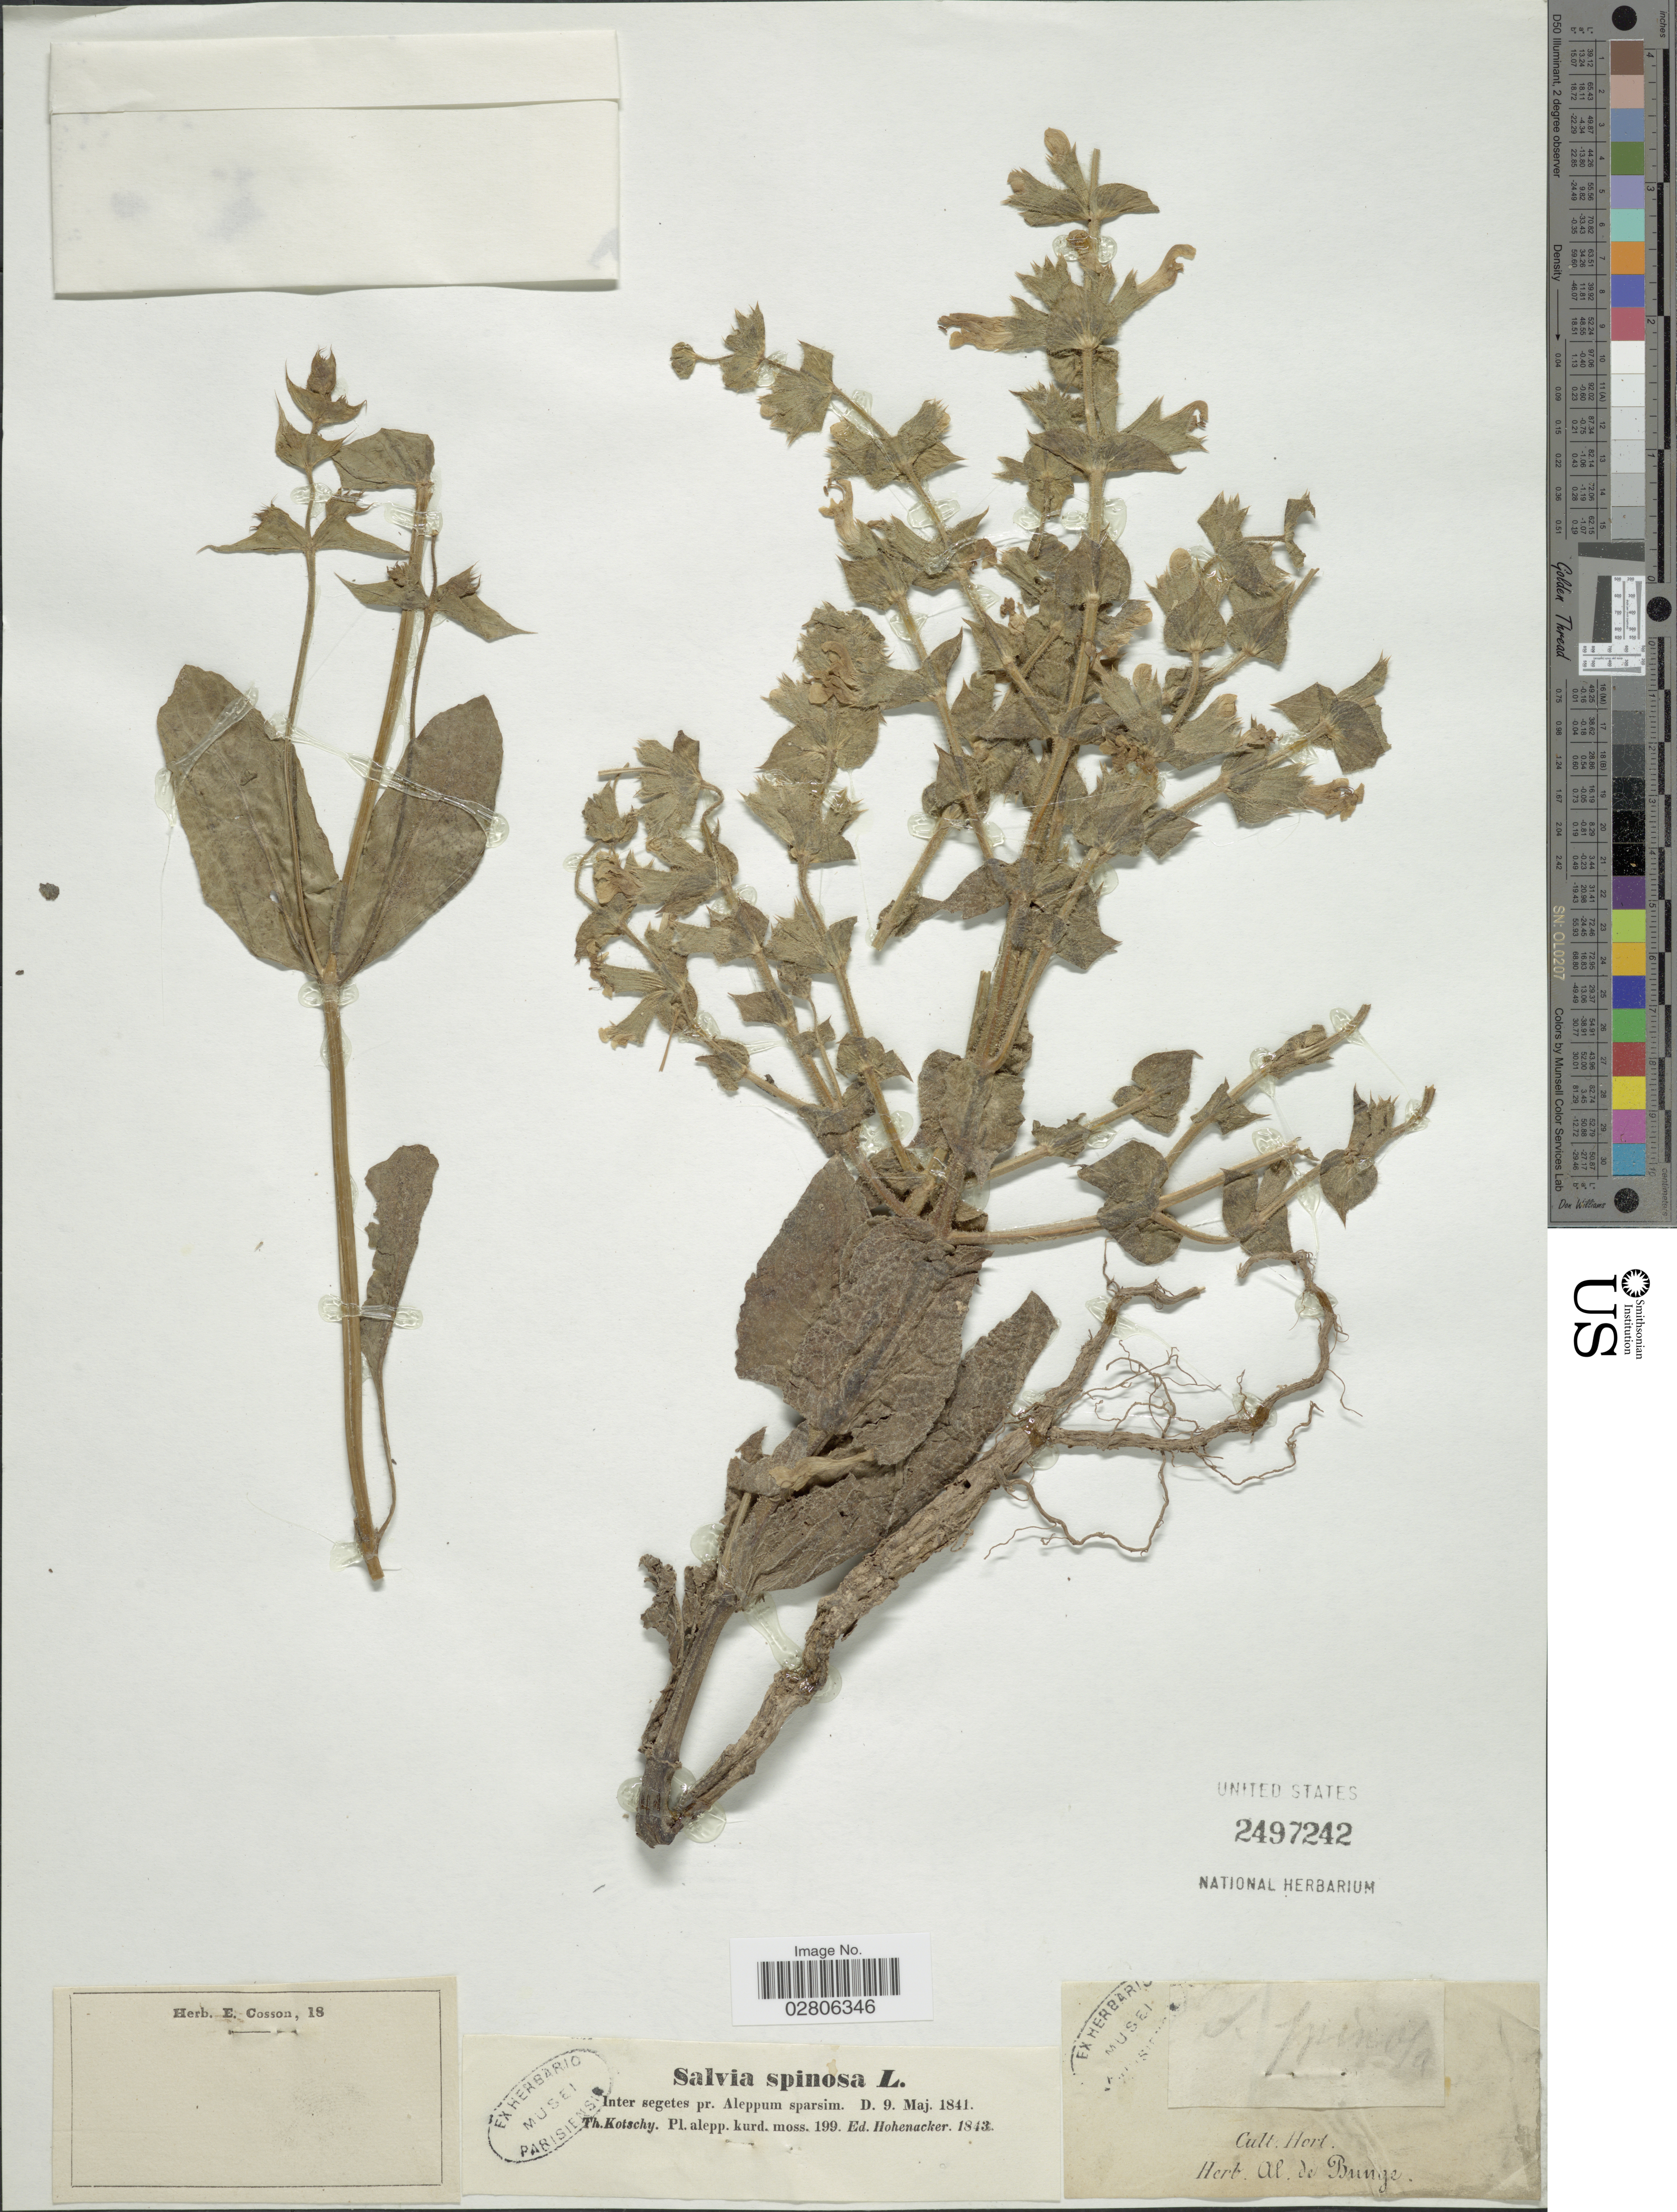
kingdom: Plantae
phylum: Tracheophyta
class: Magnoliopsida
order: Lamiales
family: Lamiaceae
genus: Salvia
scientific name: Salvia spinosa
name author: L.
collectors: K. G. Kotschy & E. Hohenacker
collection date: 1841-05-09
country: Syria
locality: Inter segetes Aleppum sparsim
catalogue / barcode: US 2497242